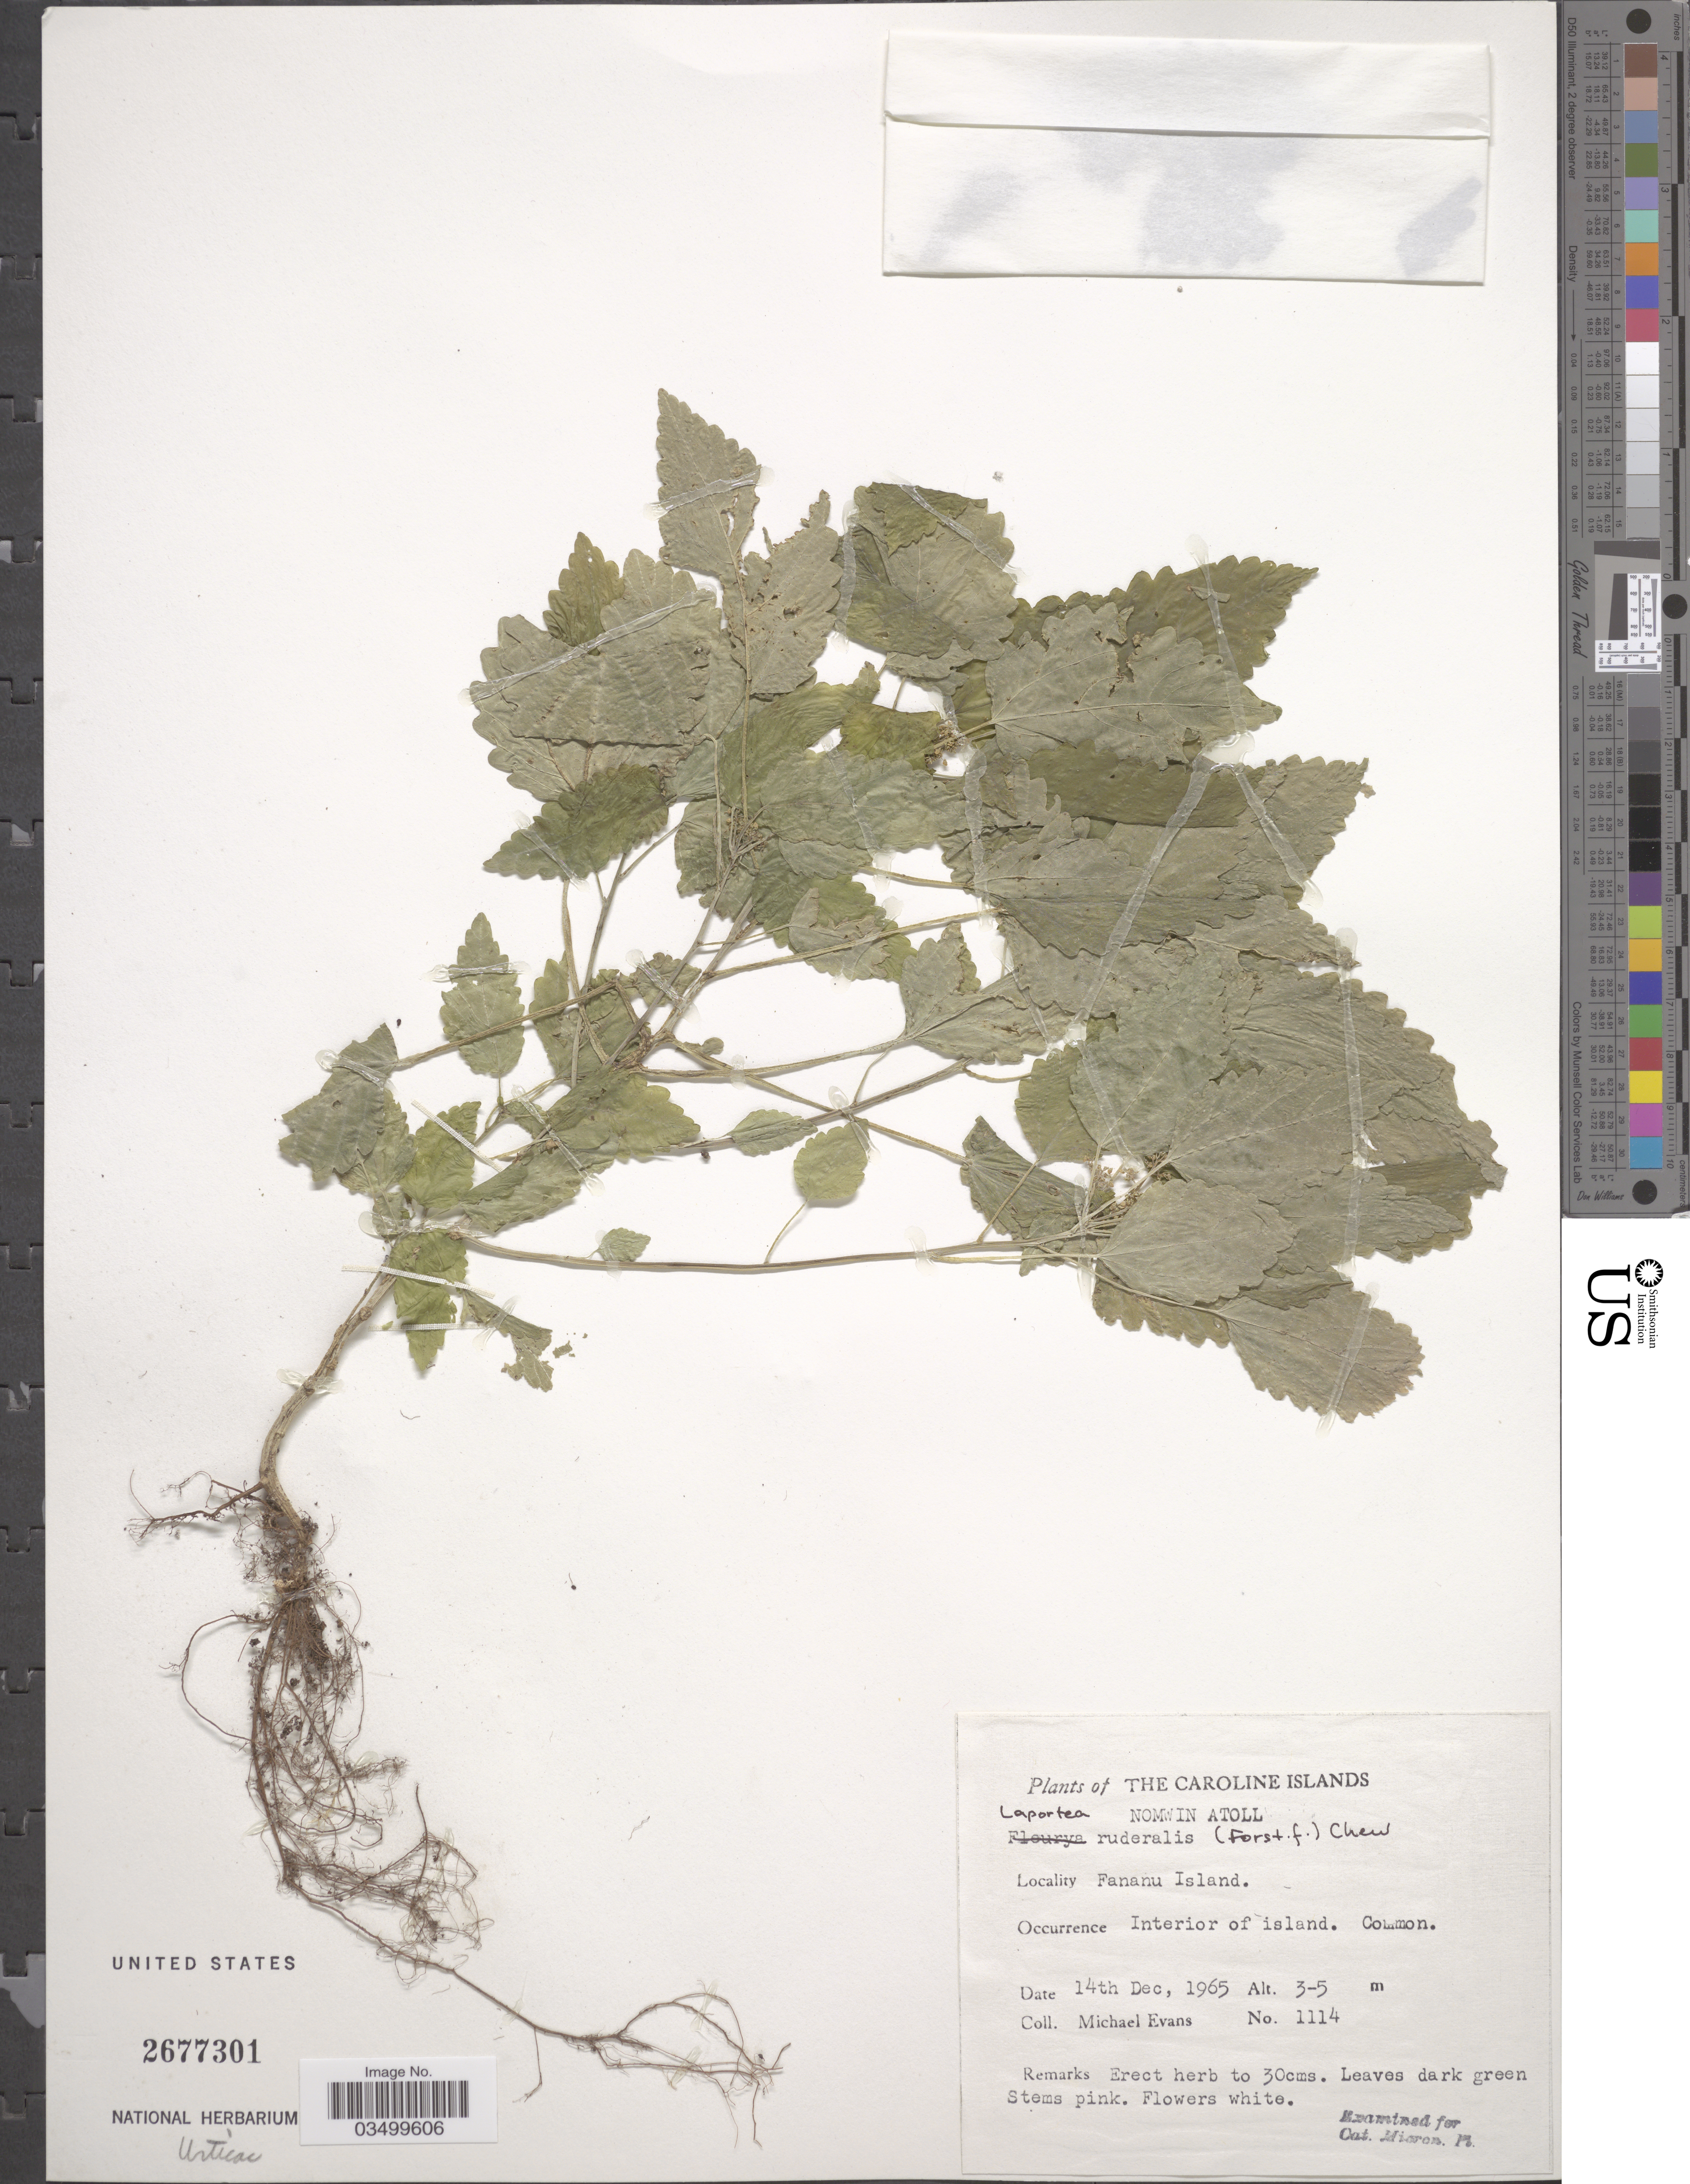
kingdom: Plantae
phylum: Tracheophyta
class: Magnoliopsida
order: Rosales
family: Urticaceae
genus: Laportea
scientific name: Laportea ruderalis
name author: (G. Forst.) Chew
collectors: M. Evans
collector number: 1114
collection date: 1965-12-14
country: Micronesia, Federated States of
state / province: Truk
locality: Caroline Islands. Nomwin Atoll. Fananu Island. Interior of island.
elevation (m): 3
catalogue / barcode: US 2677301